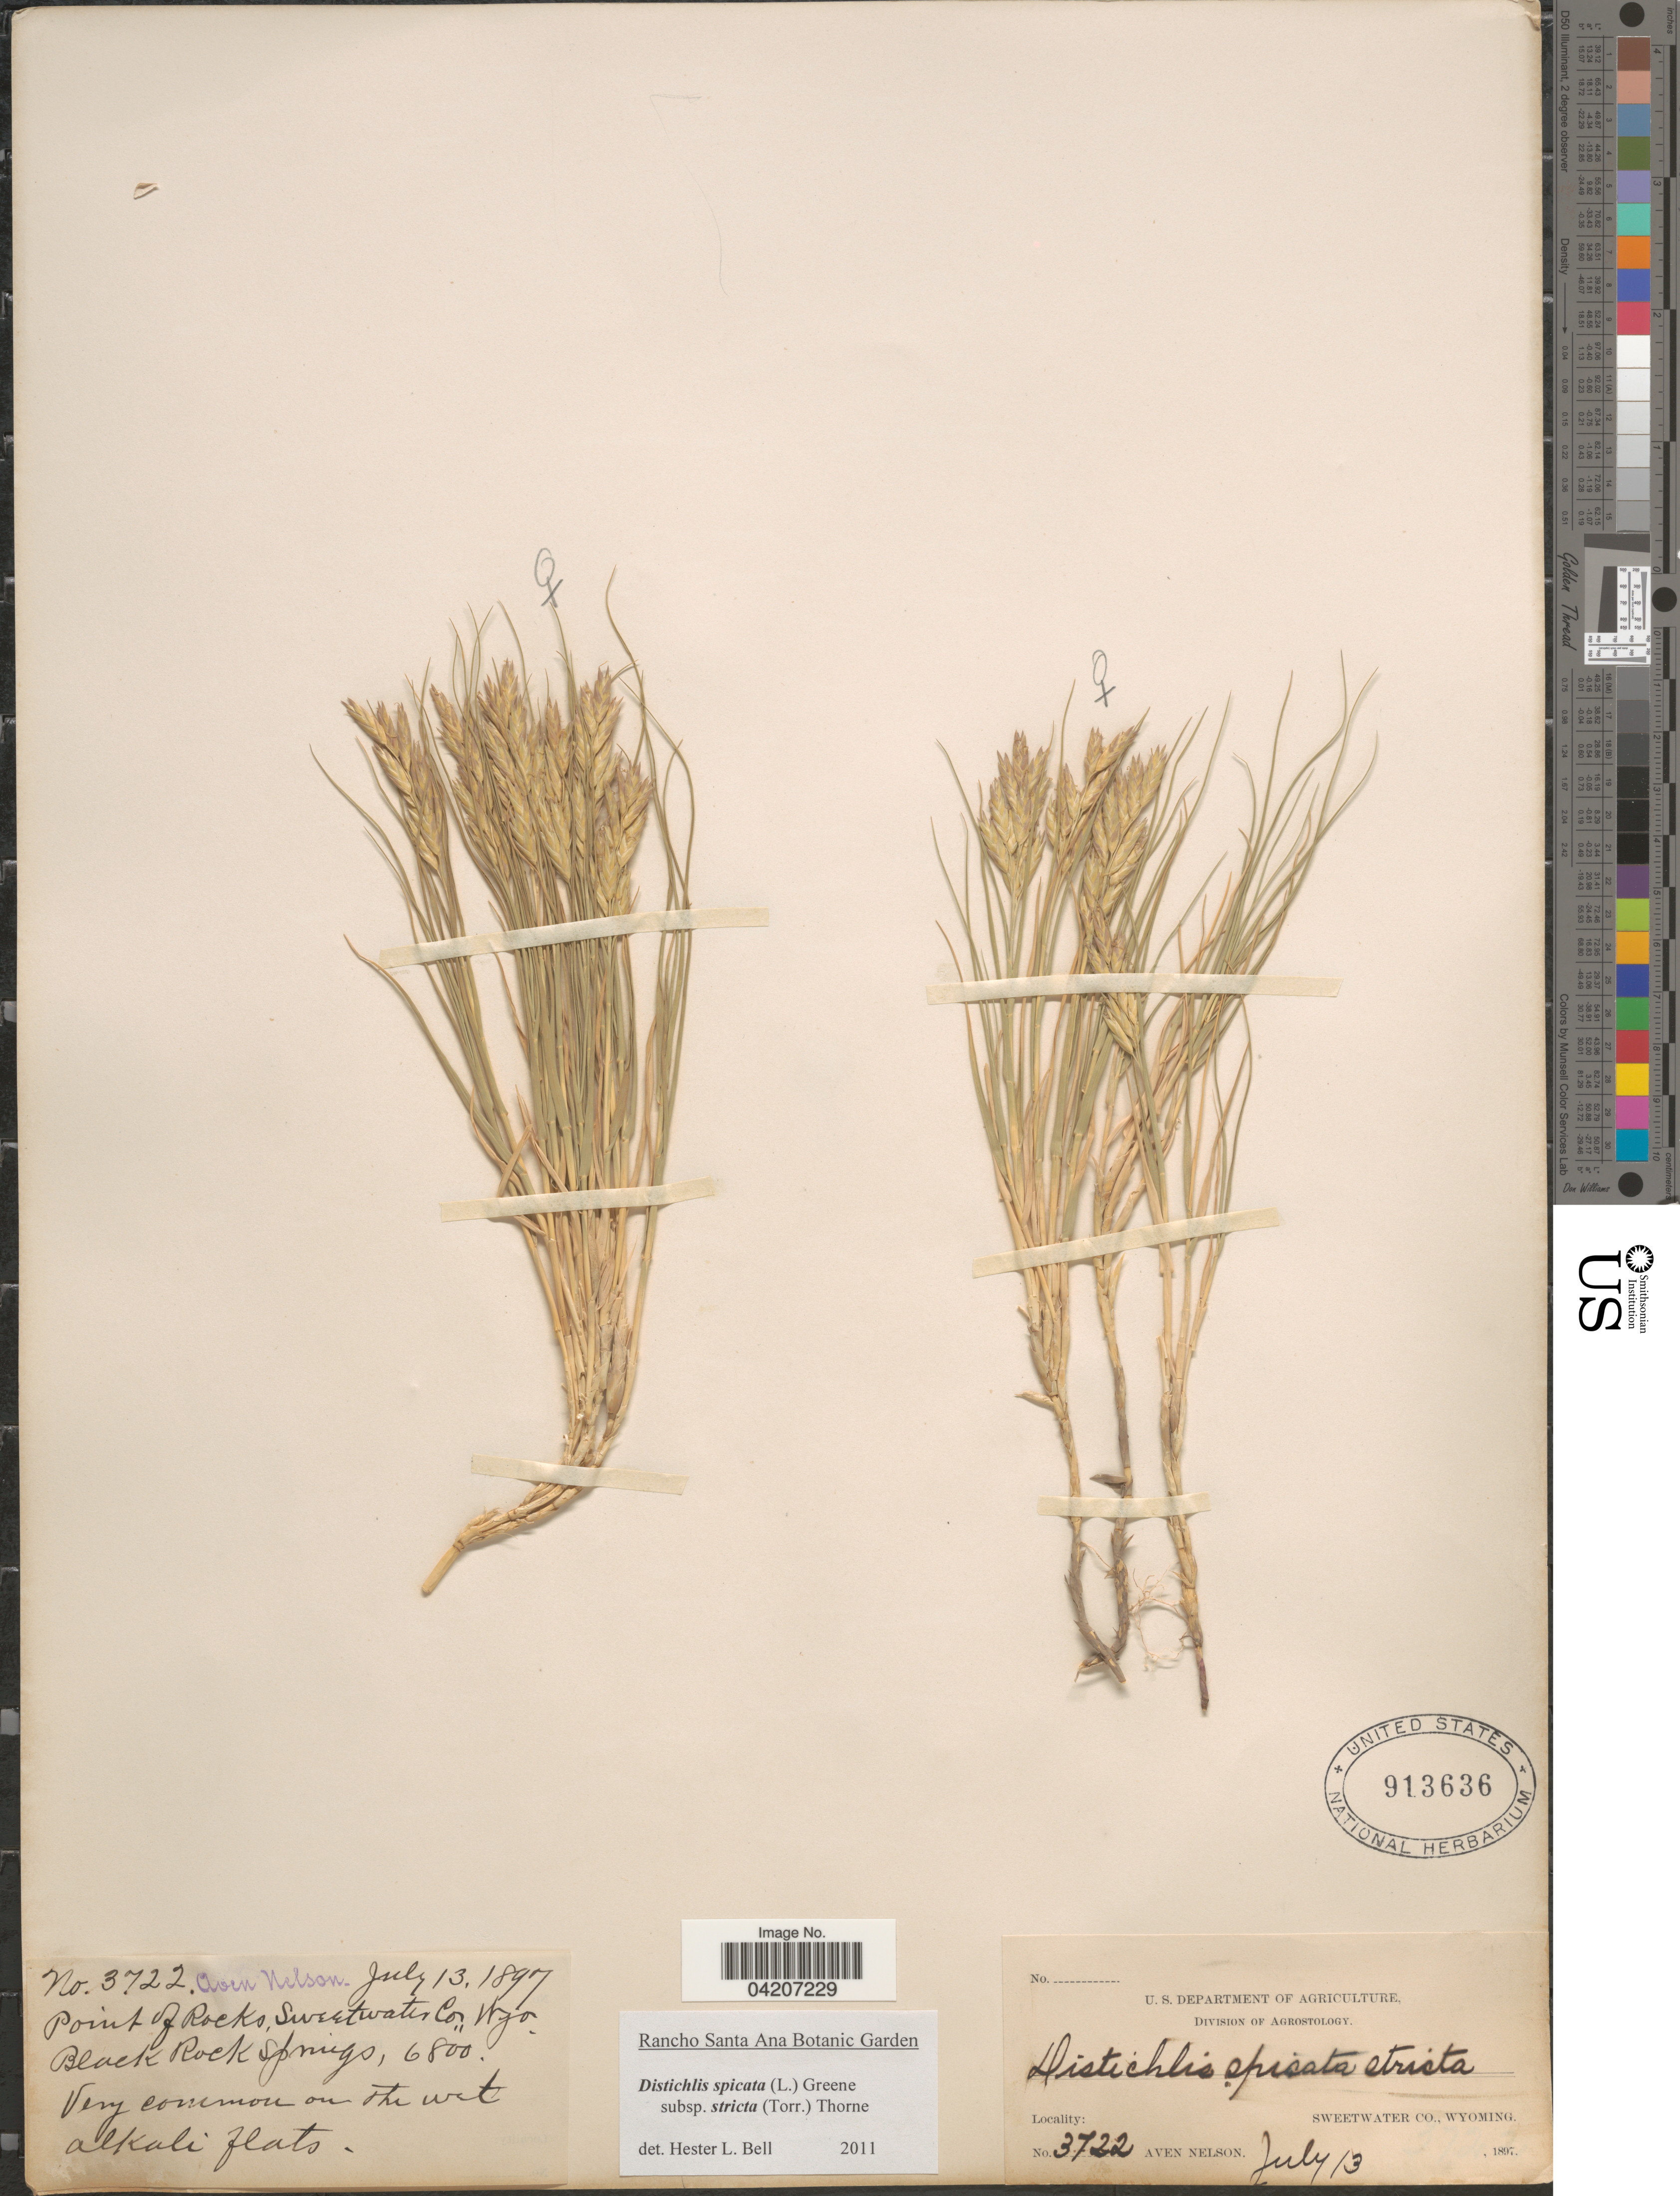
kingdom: Plantae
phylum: Tracheophyta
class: Liliopsida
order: Poales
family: Poaceae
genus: Distichlis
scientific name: Distichlis spicata subsp. stricta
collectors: A. Nelson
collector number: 3722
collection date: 1897-07-13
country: United States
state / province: Wyoming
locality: Point of Rocks, Sweetwater Co. Black Rock Springs.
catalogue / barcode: US 913636